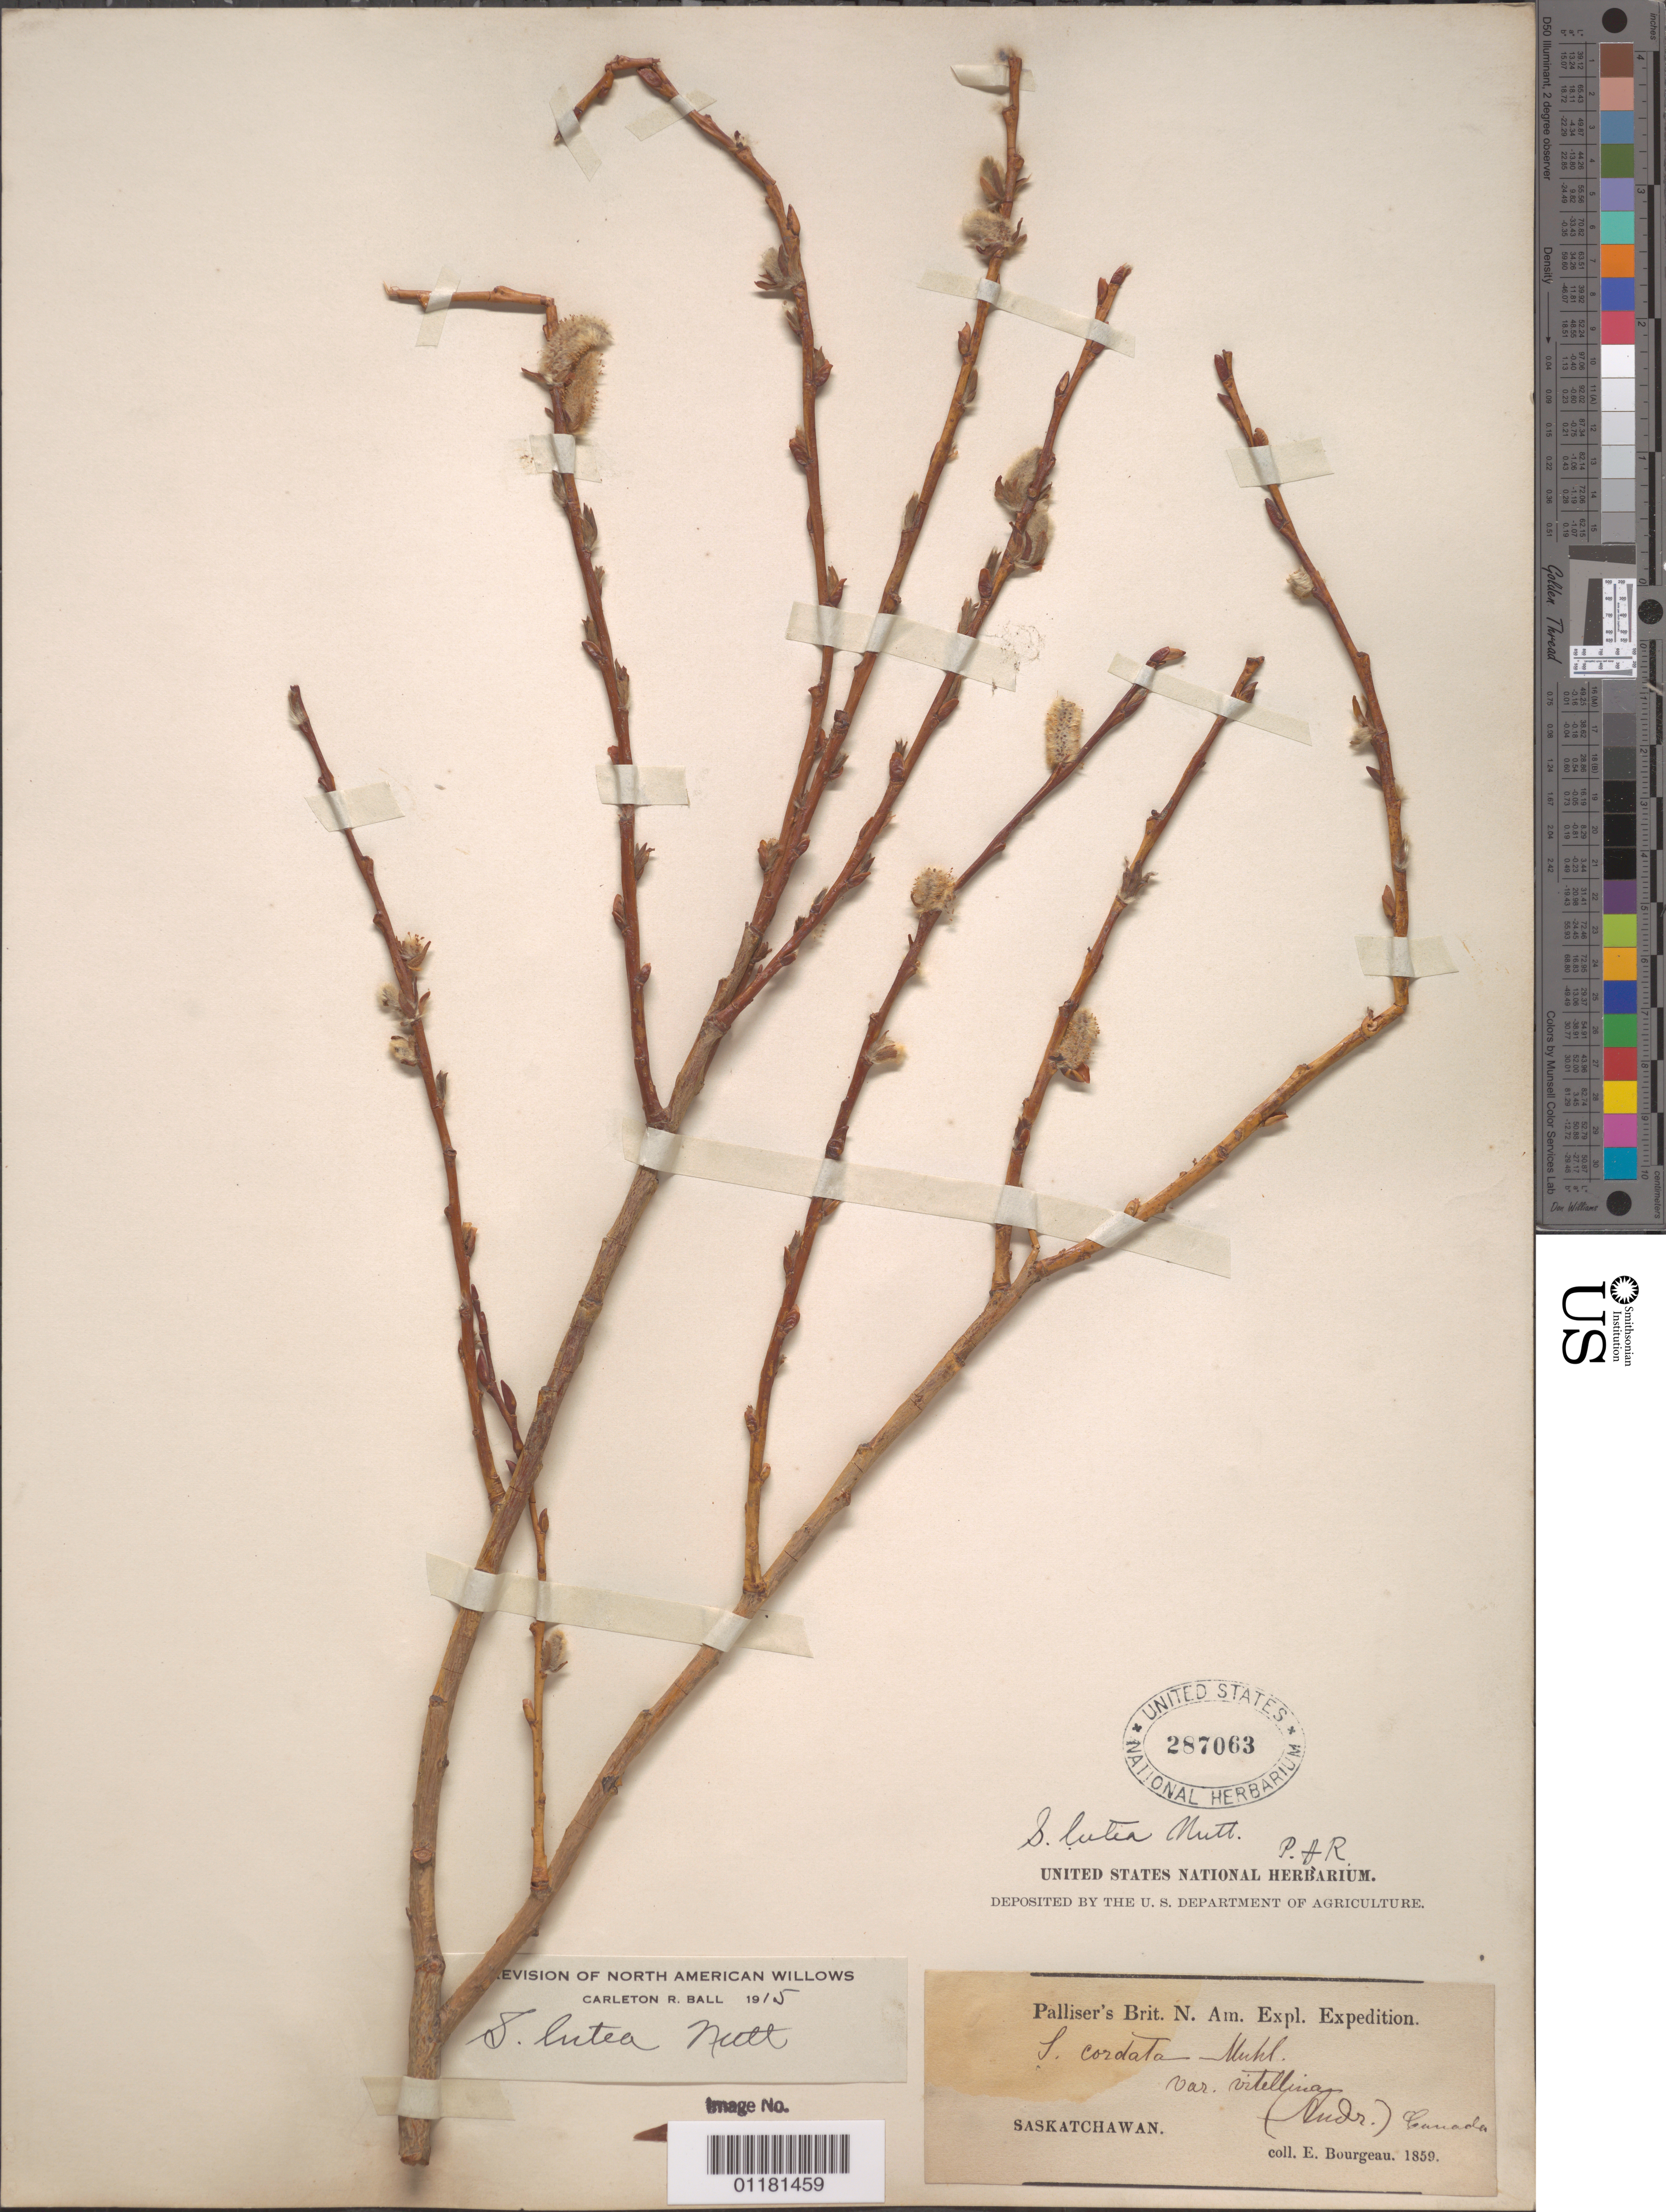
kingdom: Plantae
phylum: Tracheophyta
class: Magnoliopsida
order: Malpighiales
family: Salicaceae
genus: Salix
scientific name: Salix lutea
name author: Nutt.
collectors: E. Bourgeau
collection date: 1859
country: Canada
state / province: Saskatchewan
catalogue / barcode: US 287063